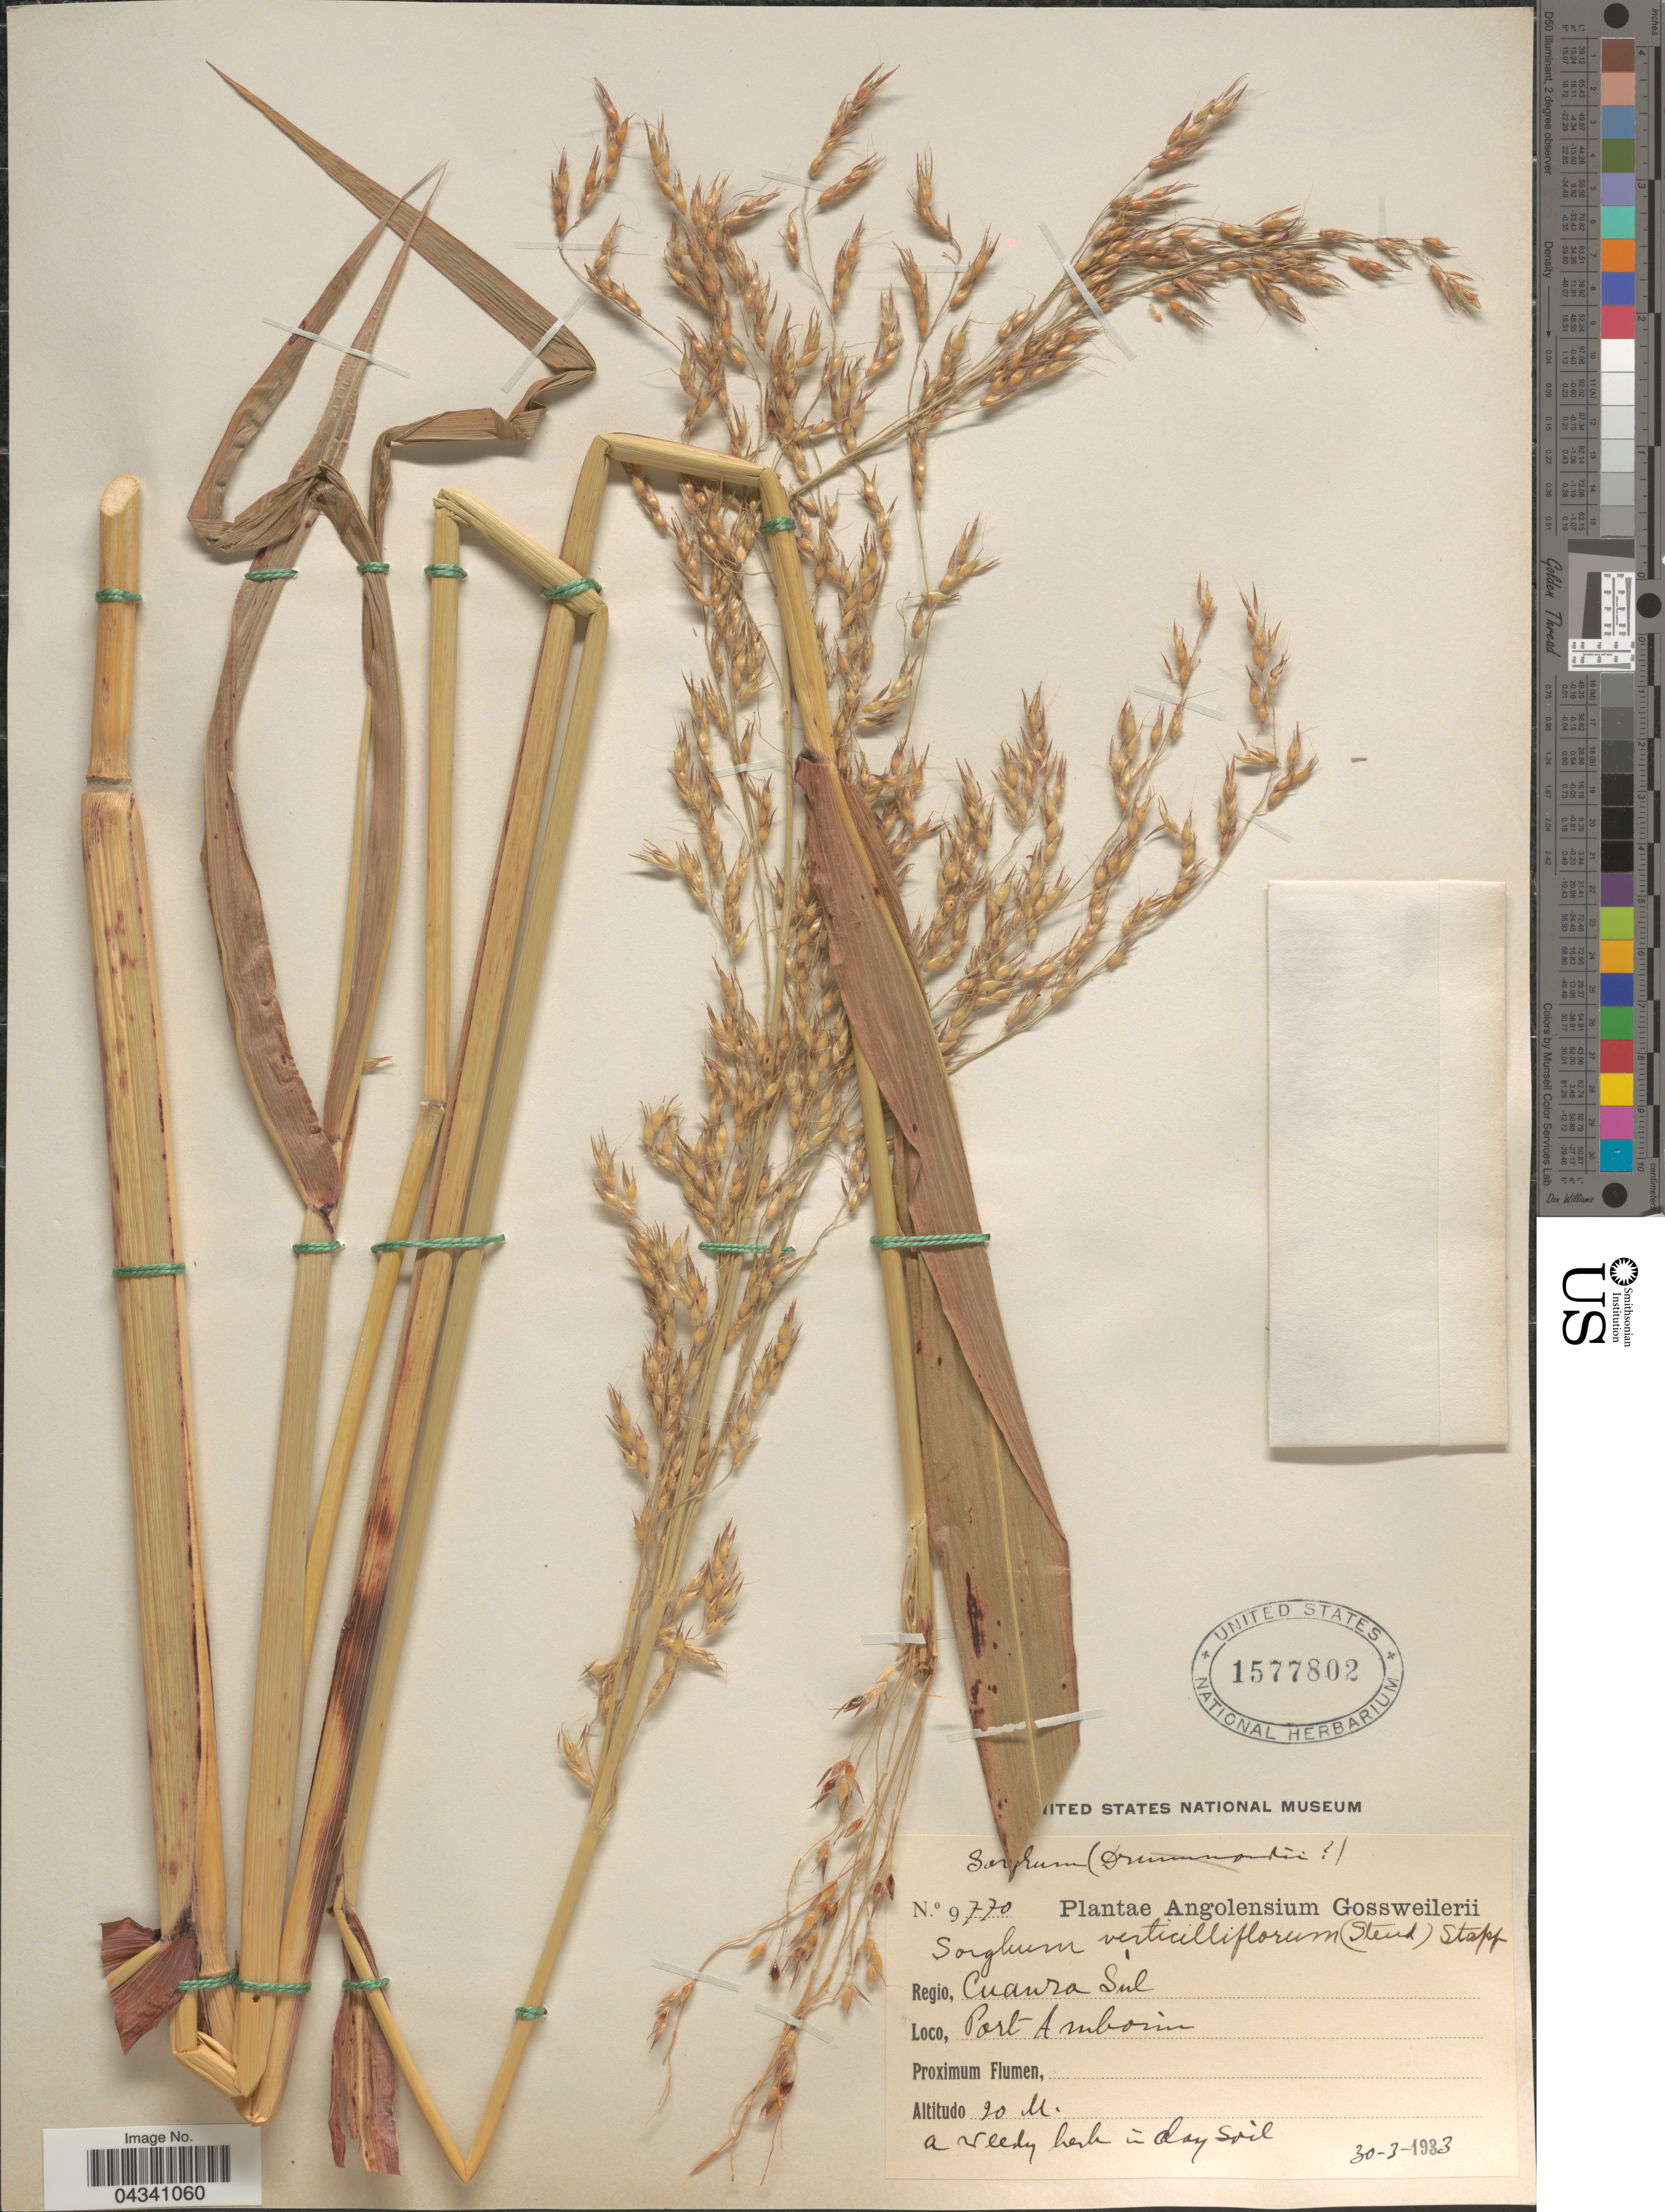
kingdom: Plantae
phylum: Tracheophyta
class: Liliopsida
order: Poales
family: Poaceae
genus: Sorghum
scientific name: Sorghum arundinaceum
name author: (Desv.) Stapf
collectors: -. Gossweiler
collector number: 9770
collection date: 1933-03-30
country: Angola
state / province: Cuanza Sul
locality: Regio, Cuanza Sul. Port Amboim.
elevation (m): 20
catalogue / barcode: US 1577802